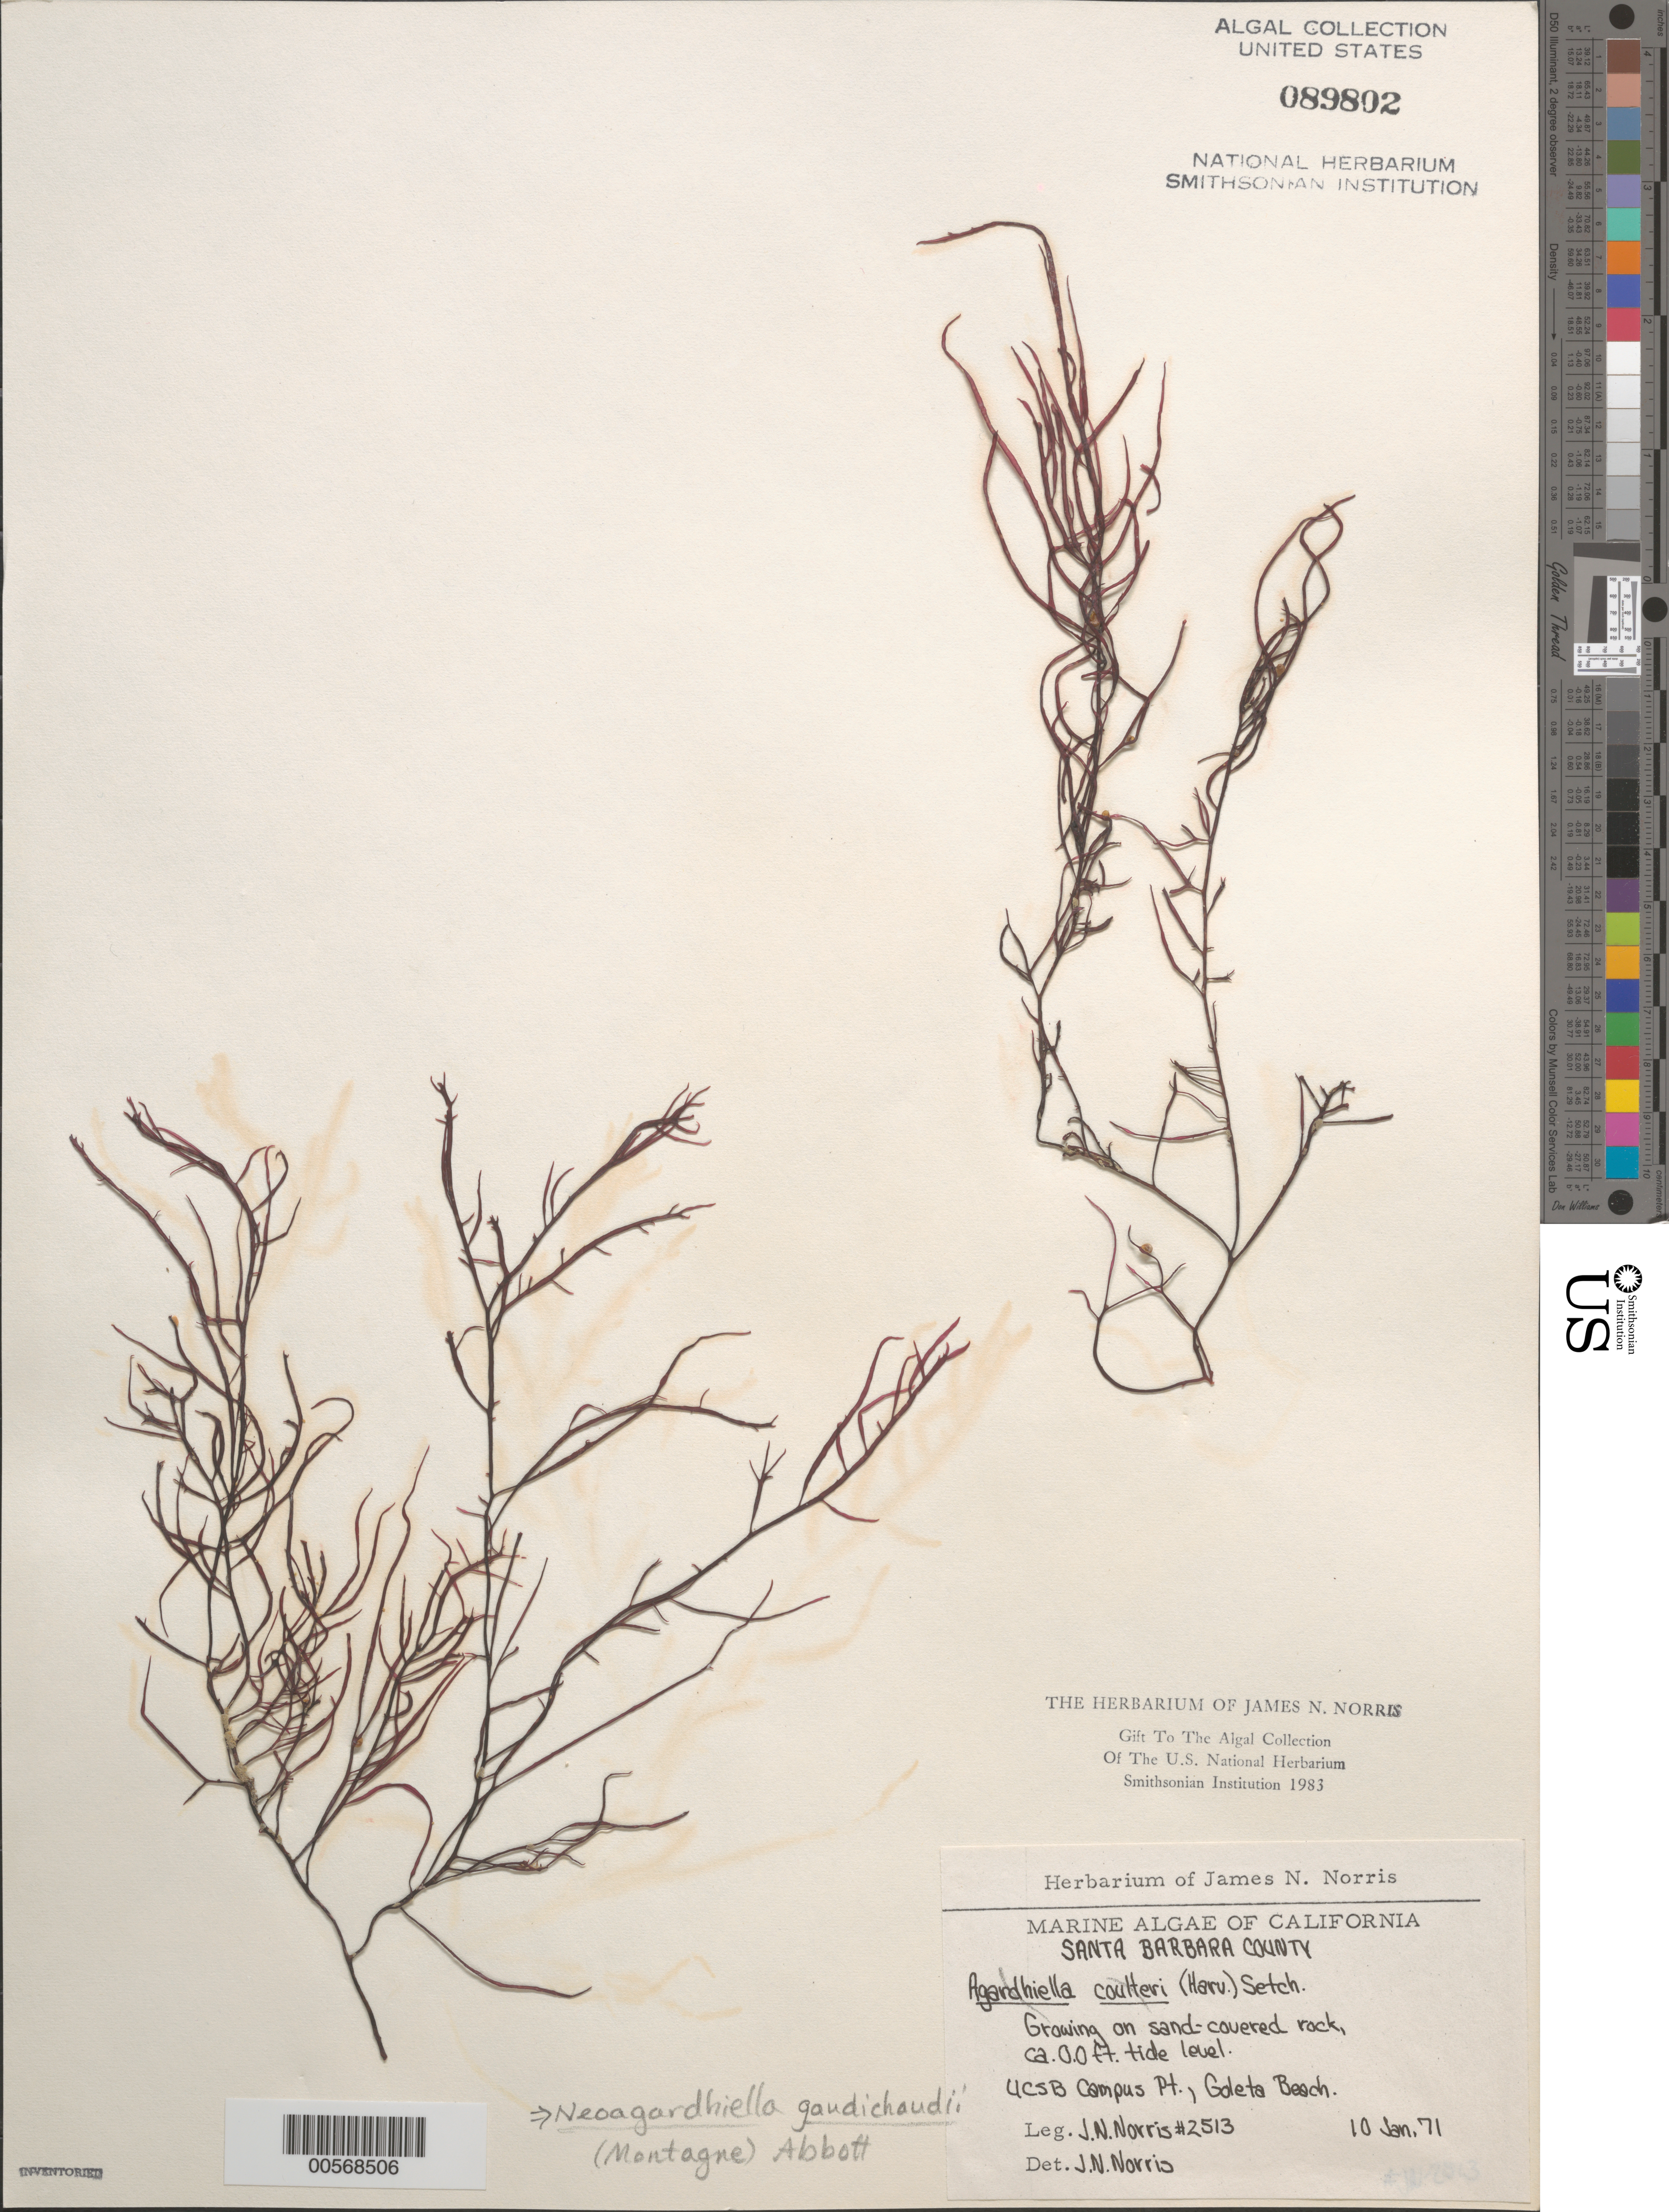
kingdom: Plantae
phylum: Rhodophyta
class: Florideophyceae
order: Gigartinales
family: Solieriaceae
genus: Sarcodiotheca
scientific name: Sarcodiotheca gaudichaudii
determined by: Algae name updating Project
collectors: J. N. Norris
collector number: JN-2513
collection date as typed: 10 Jan 1971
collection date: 1971-01-10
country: United States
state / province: California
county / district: Santa Barbara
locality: Campus Point, Goleta Beach, University of California Santa Barbara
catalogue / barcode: US 89802